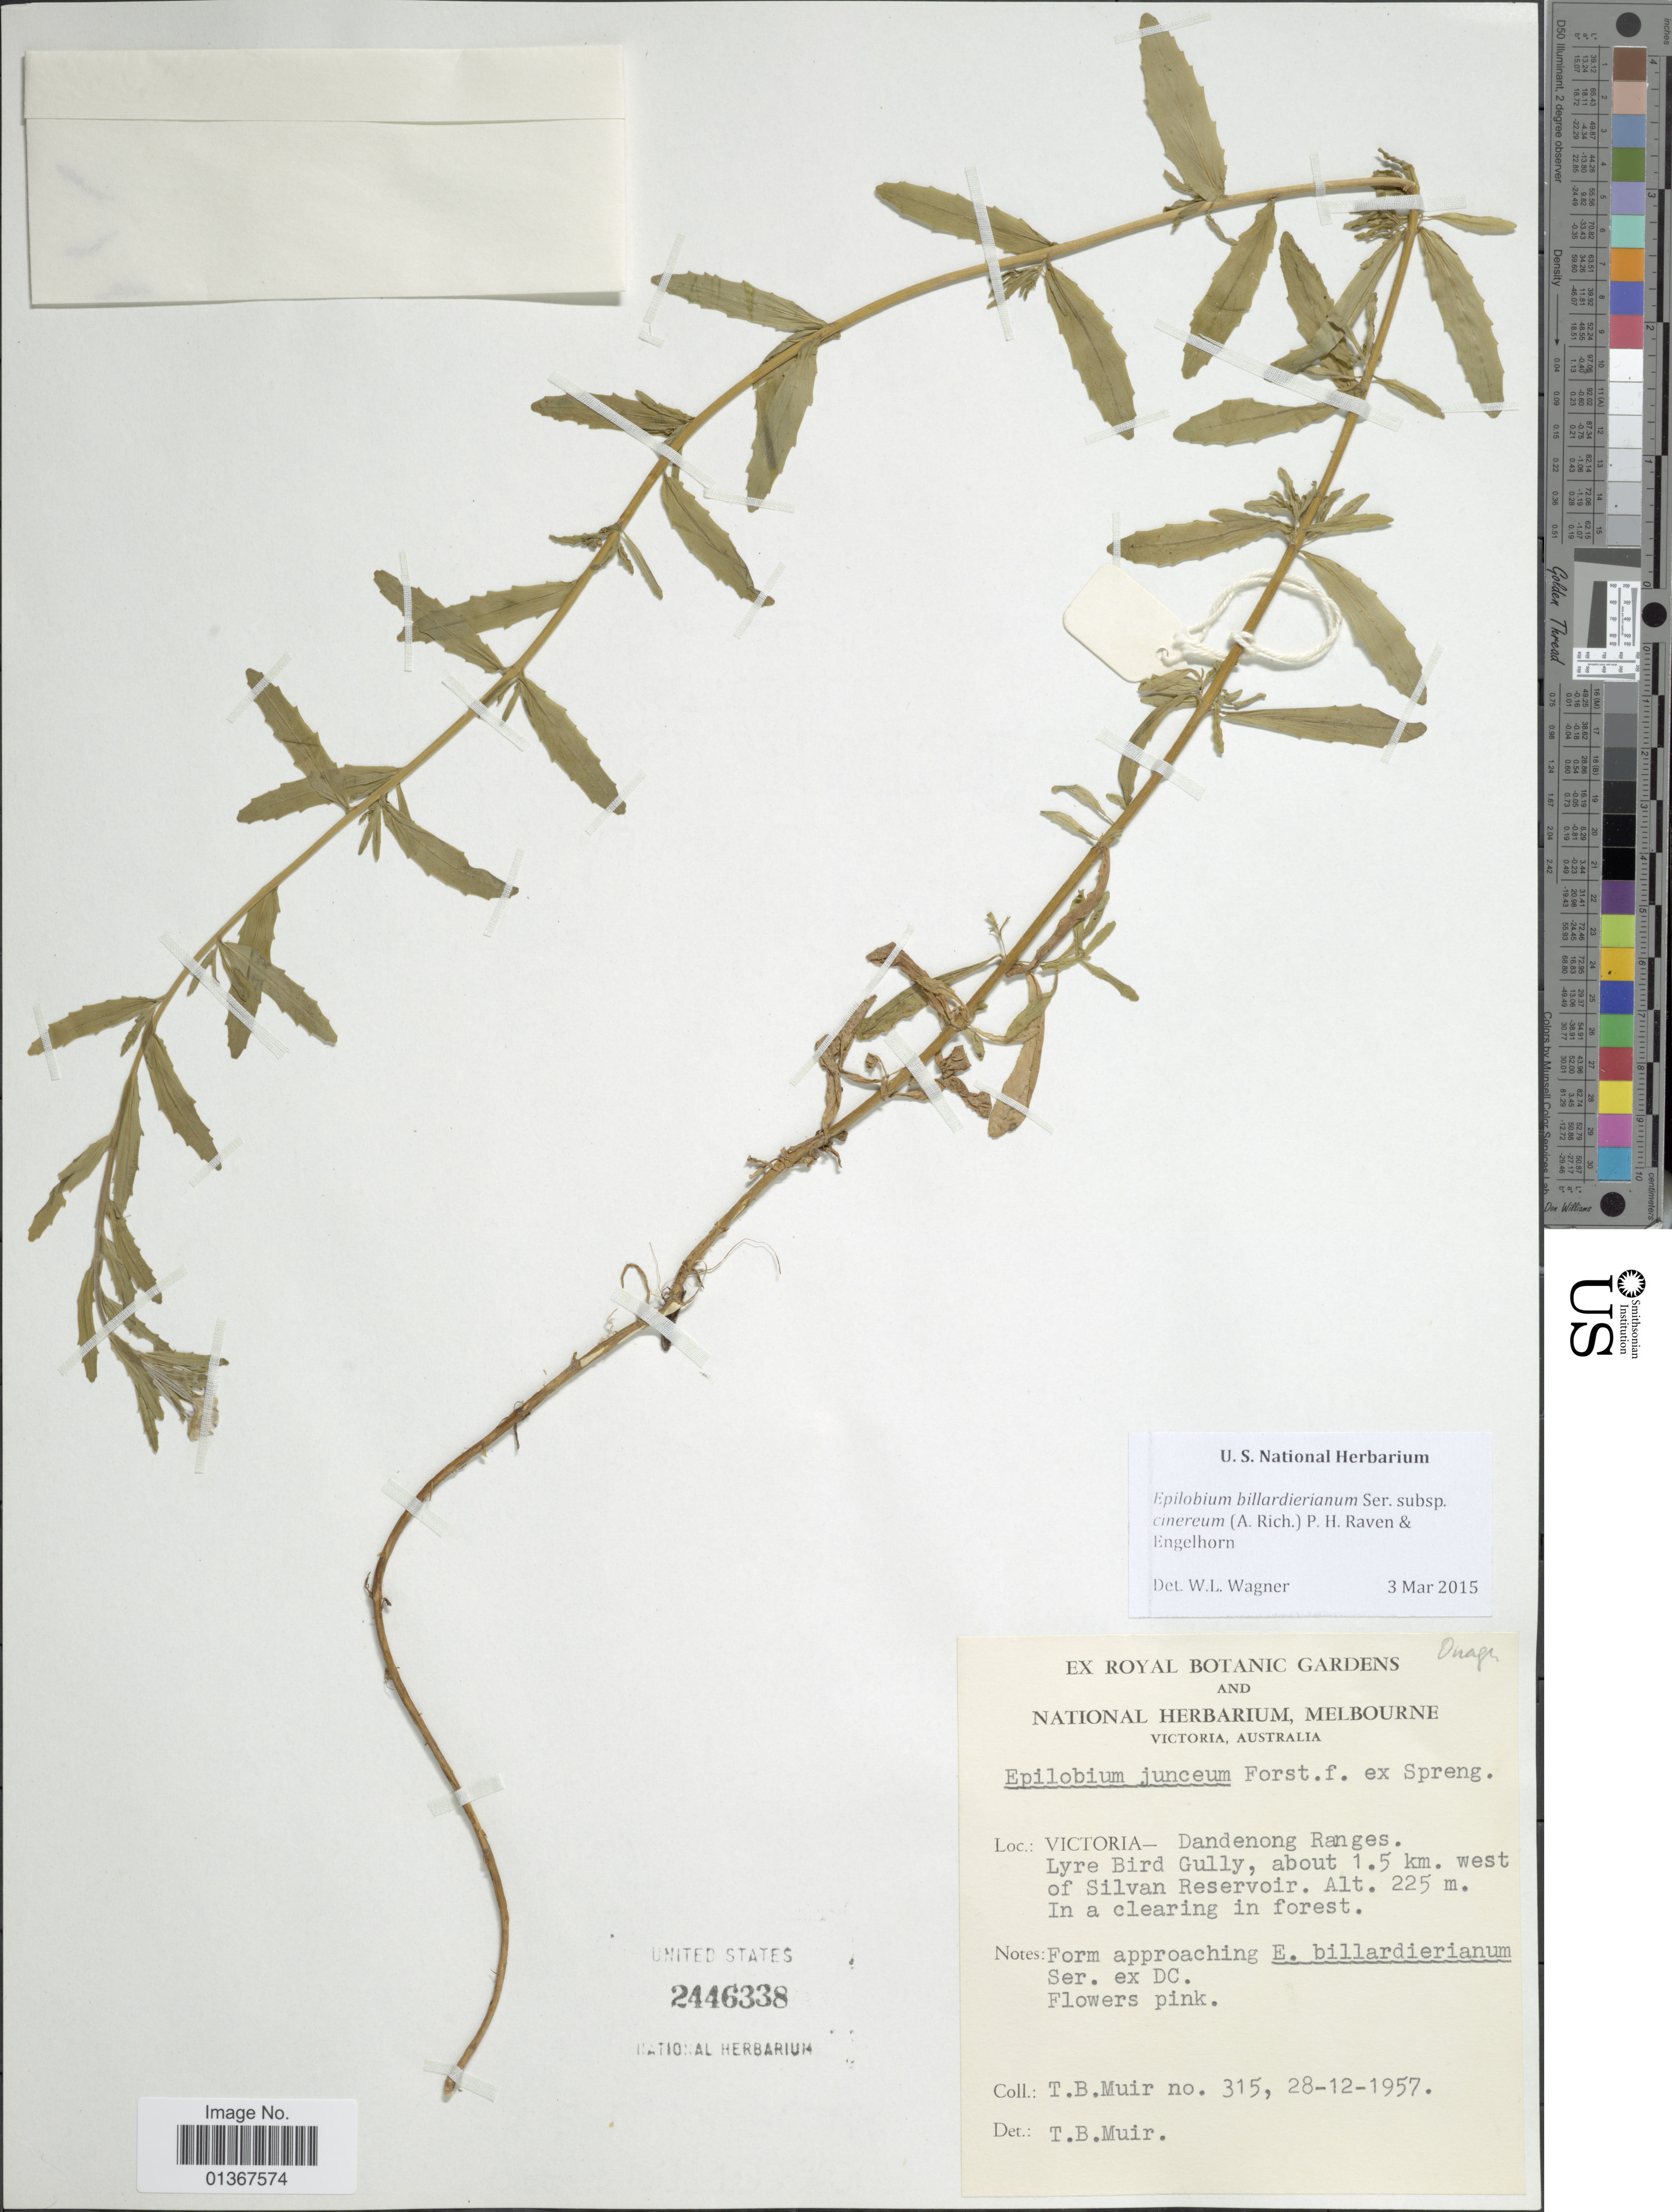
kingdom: Plantae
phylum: Tracheophyta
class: Magnoliopsida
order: Myrtales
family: Onagraceae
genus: Epilobium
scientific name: Epilobium billardiereanum subsp. cinereum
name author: (A. Rich.) P.H. Raven & Engelhorn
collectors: T. Muir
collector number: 315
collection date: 1957-12-28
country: Australia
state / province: Victoria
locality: Victoria - Dandenong Ranges. Lyre Bird Gully, about 1.5 km. west of Silvan Reservoir.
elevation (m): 225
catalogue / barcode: US 2446338